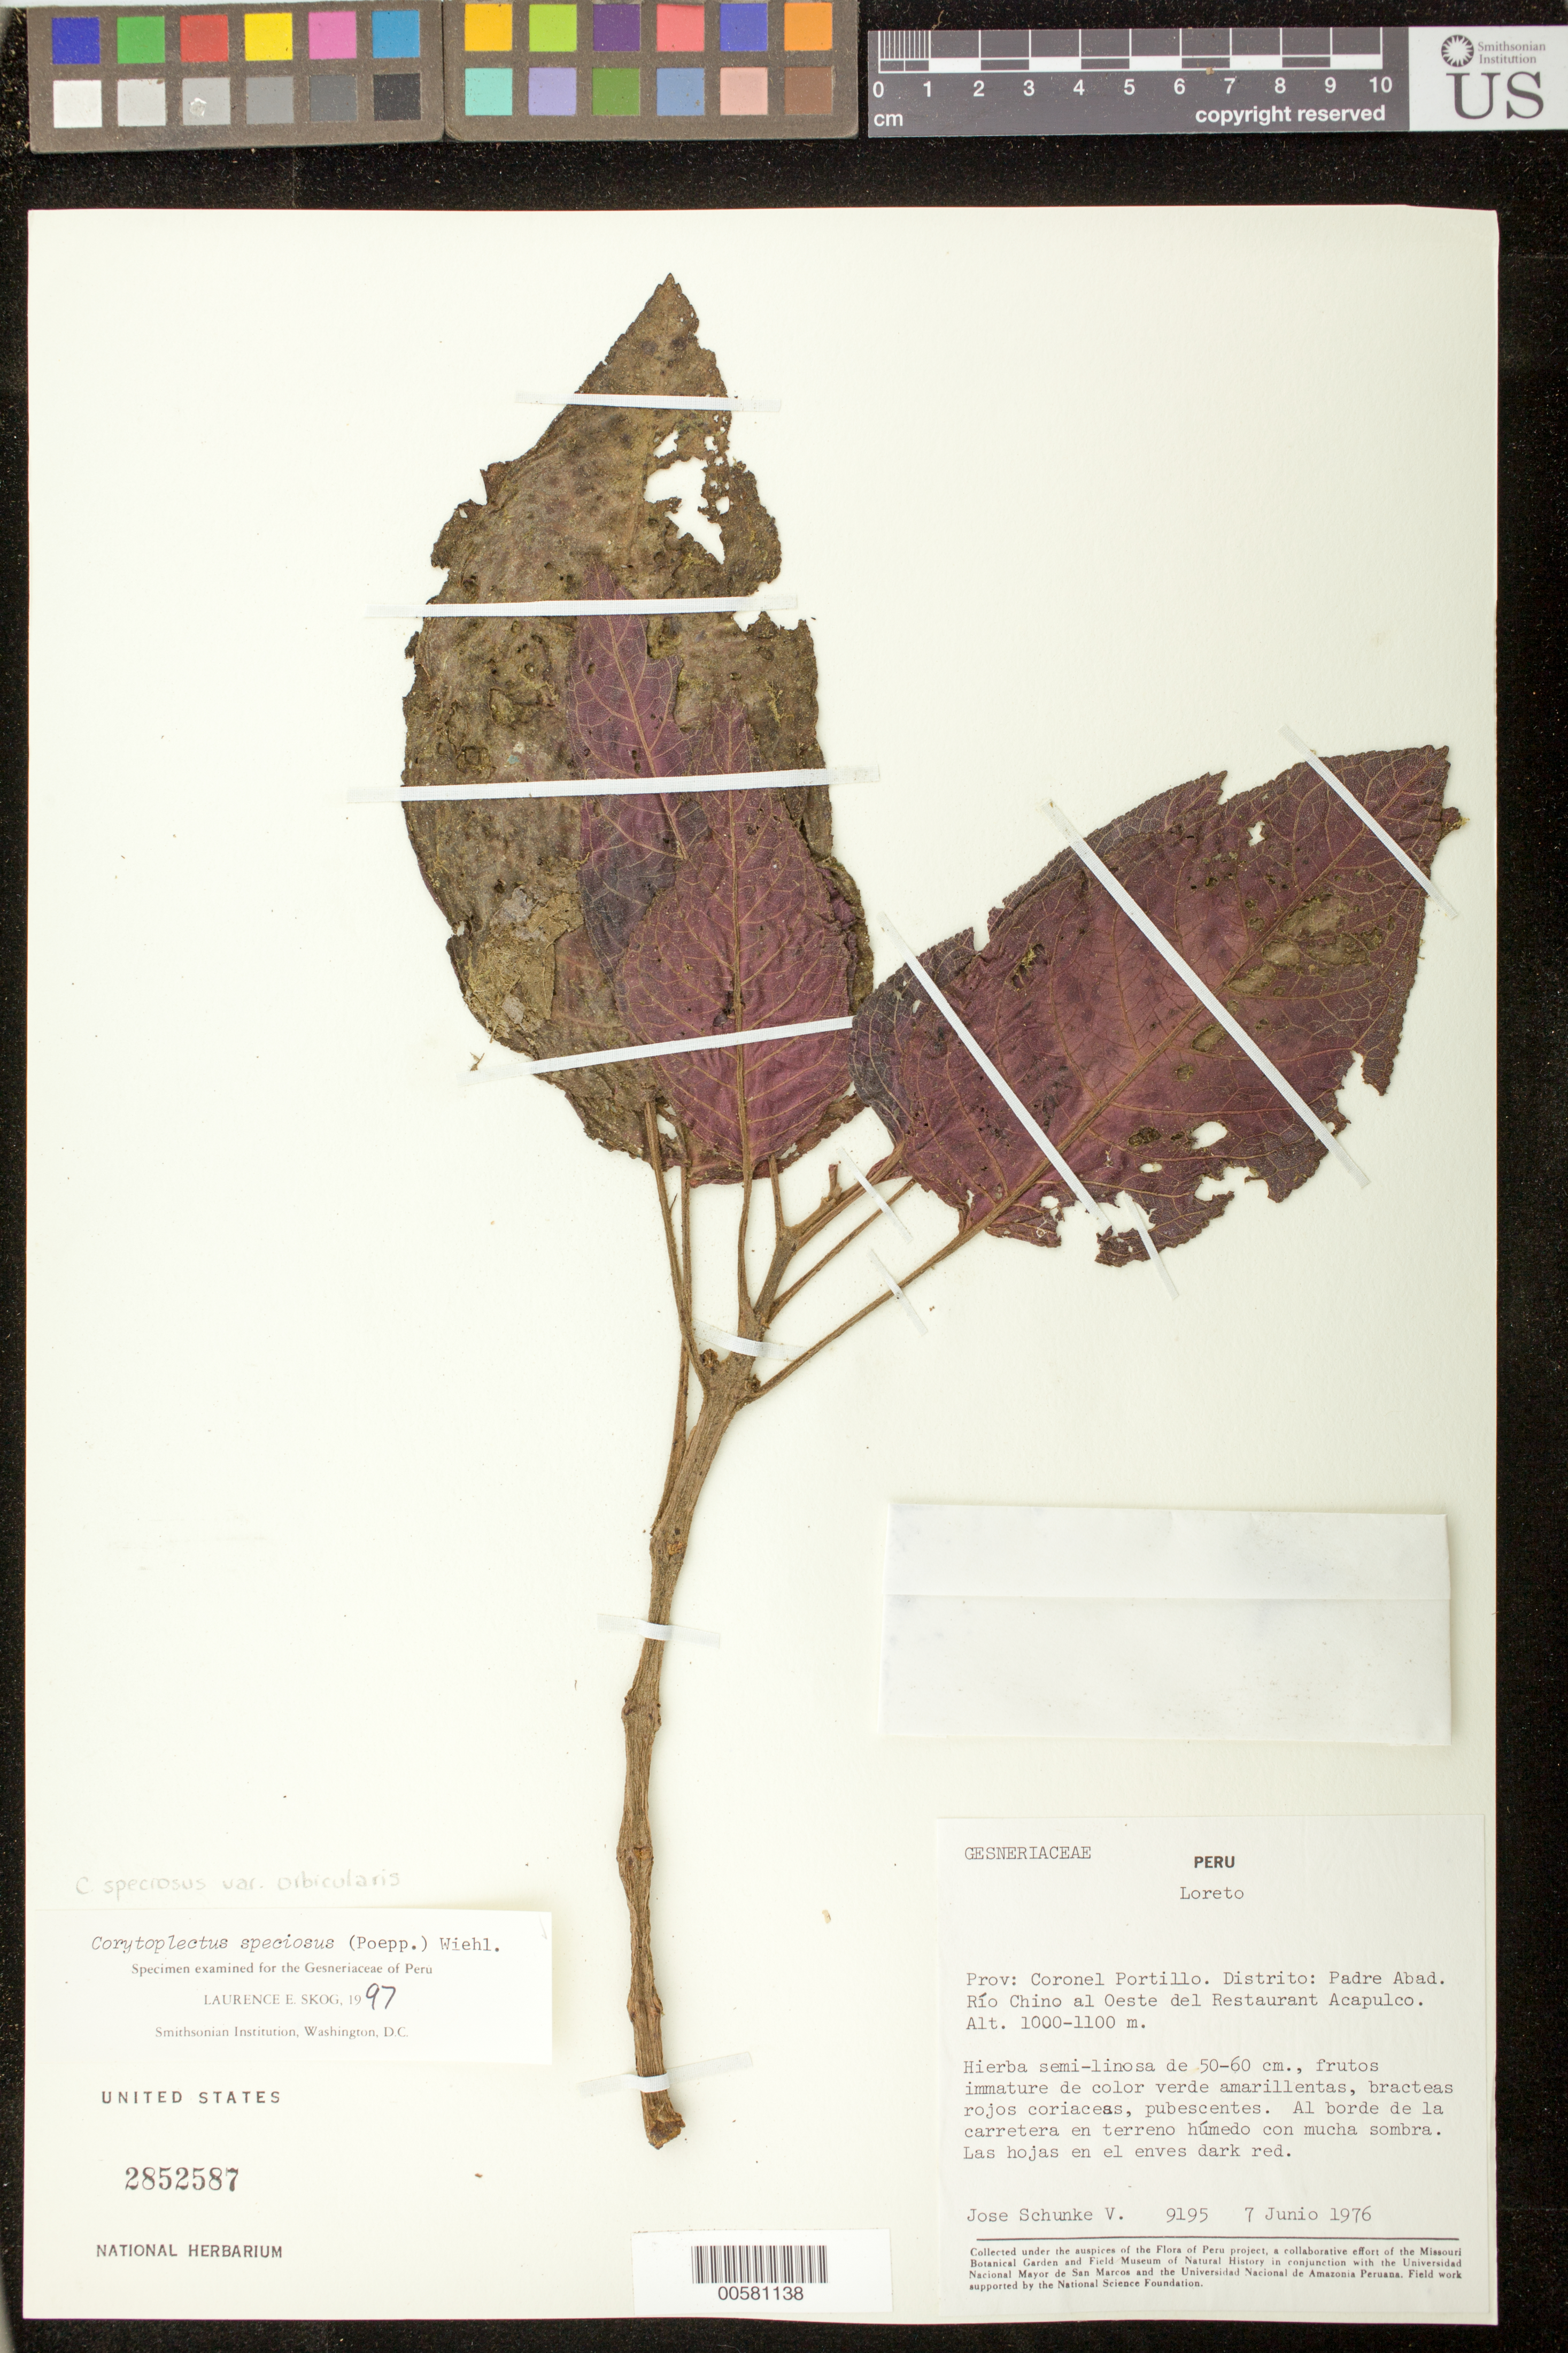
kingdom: Plantae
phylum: Tracheophyta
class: Magnoliopsida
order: Lamiales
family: Gesneriaceae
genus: Corytoplectus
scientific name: Corytoplectus speciosus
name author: (Poepp.) Wiehler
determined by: Skog, Laurence E.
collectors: J. Schunke Vigo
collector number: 9195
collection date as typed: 07 Jun 1976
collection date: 1976-06-07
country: Peru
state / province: Ucayali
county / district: Coronel Portillo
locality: ("Loreto") Prov. Coronel Portillo, Dtto. Padre Abad; Río Chino W del Restaurant Acapulco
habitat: Al borde de la carretera en terreno húmedo con mucha sombra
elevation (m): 1000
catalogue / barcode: US 2852587